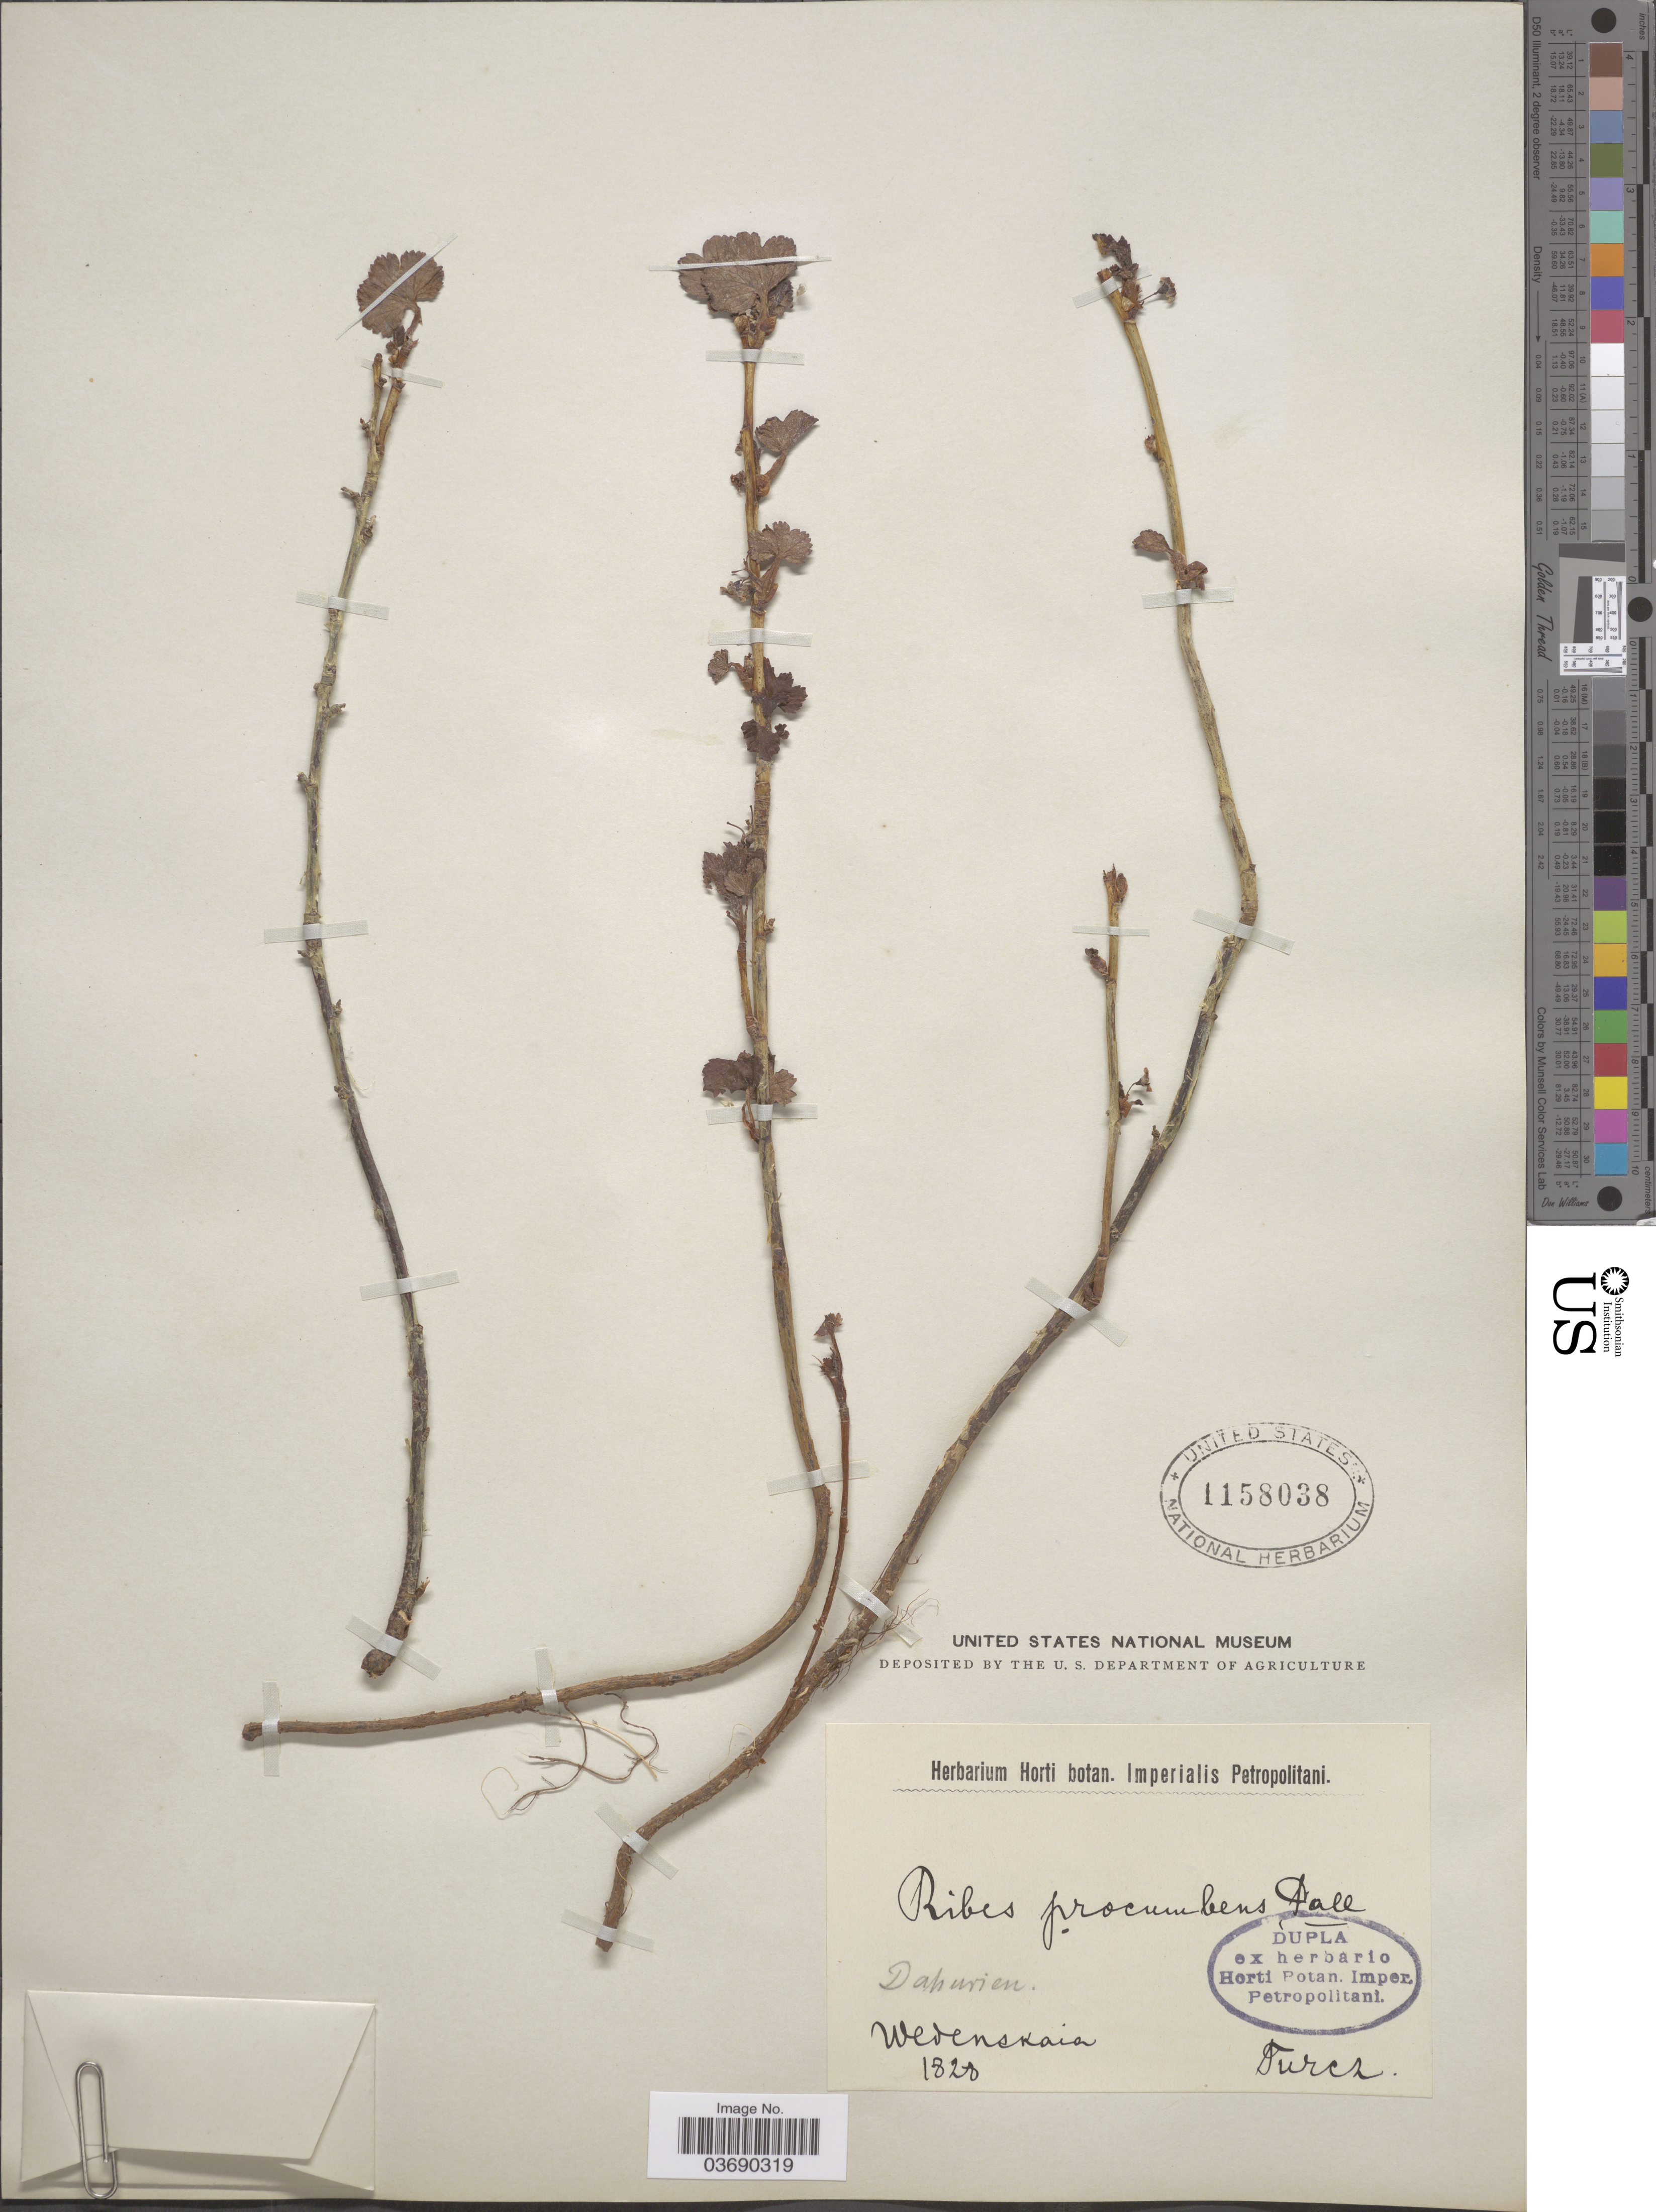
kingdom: Plantae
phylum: Tracheophyta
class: Magnoliopsida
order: Saxifragales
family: Grossulariaceae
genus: Ribes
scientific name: Ribes procumbens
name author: Pall.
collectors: Turcz.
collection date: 1828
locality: Dahurien. Wedenskaia.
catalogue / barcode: US 1158038